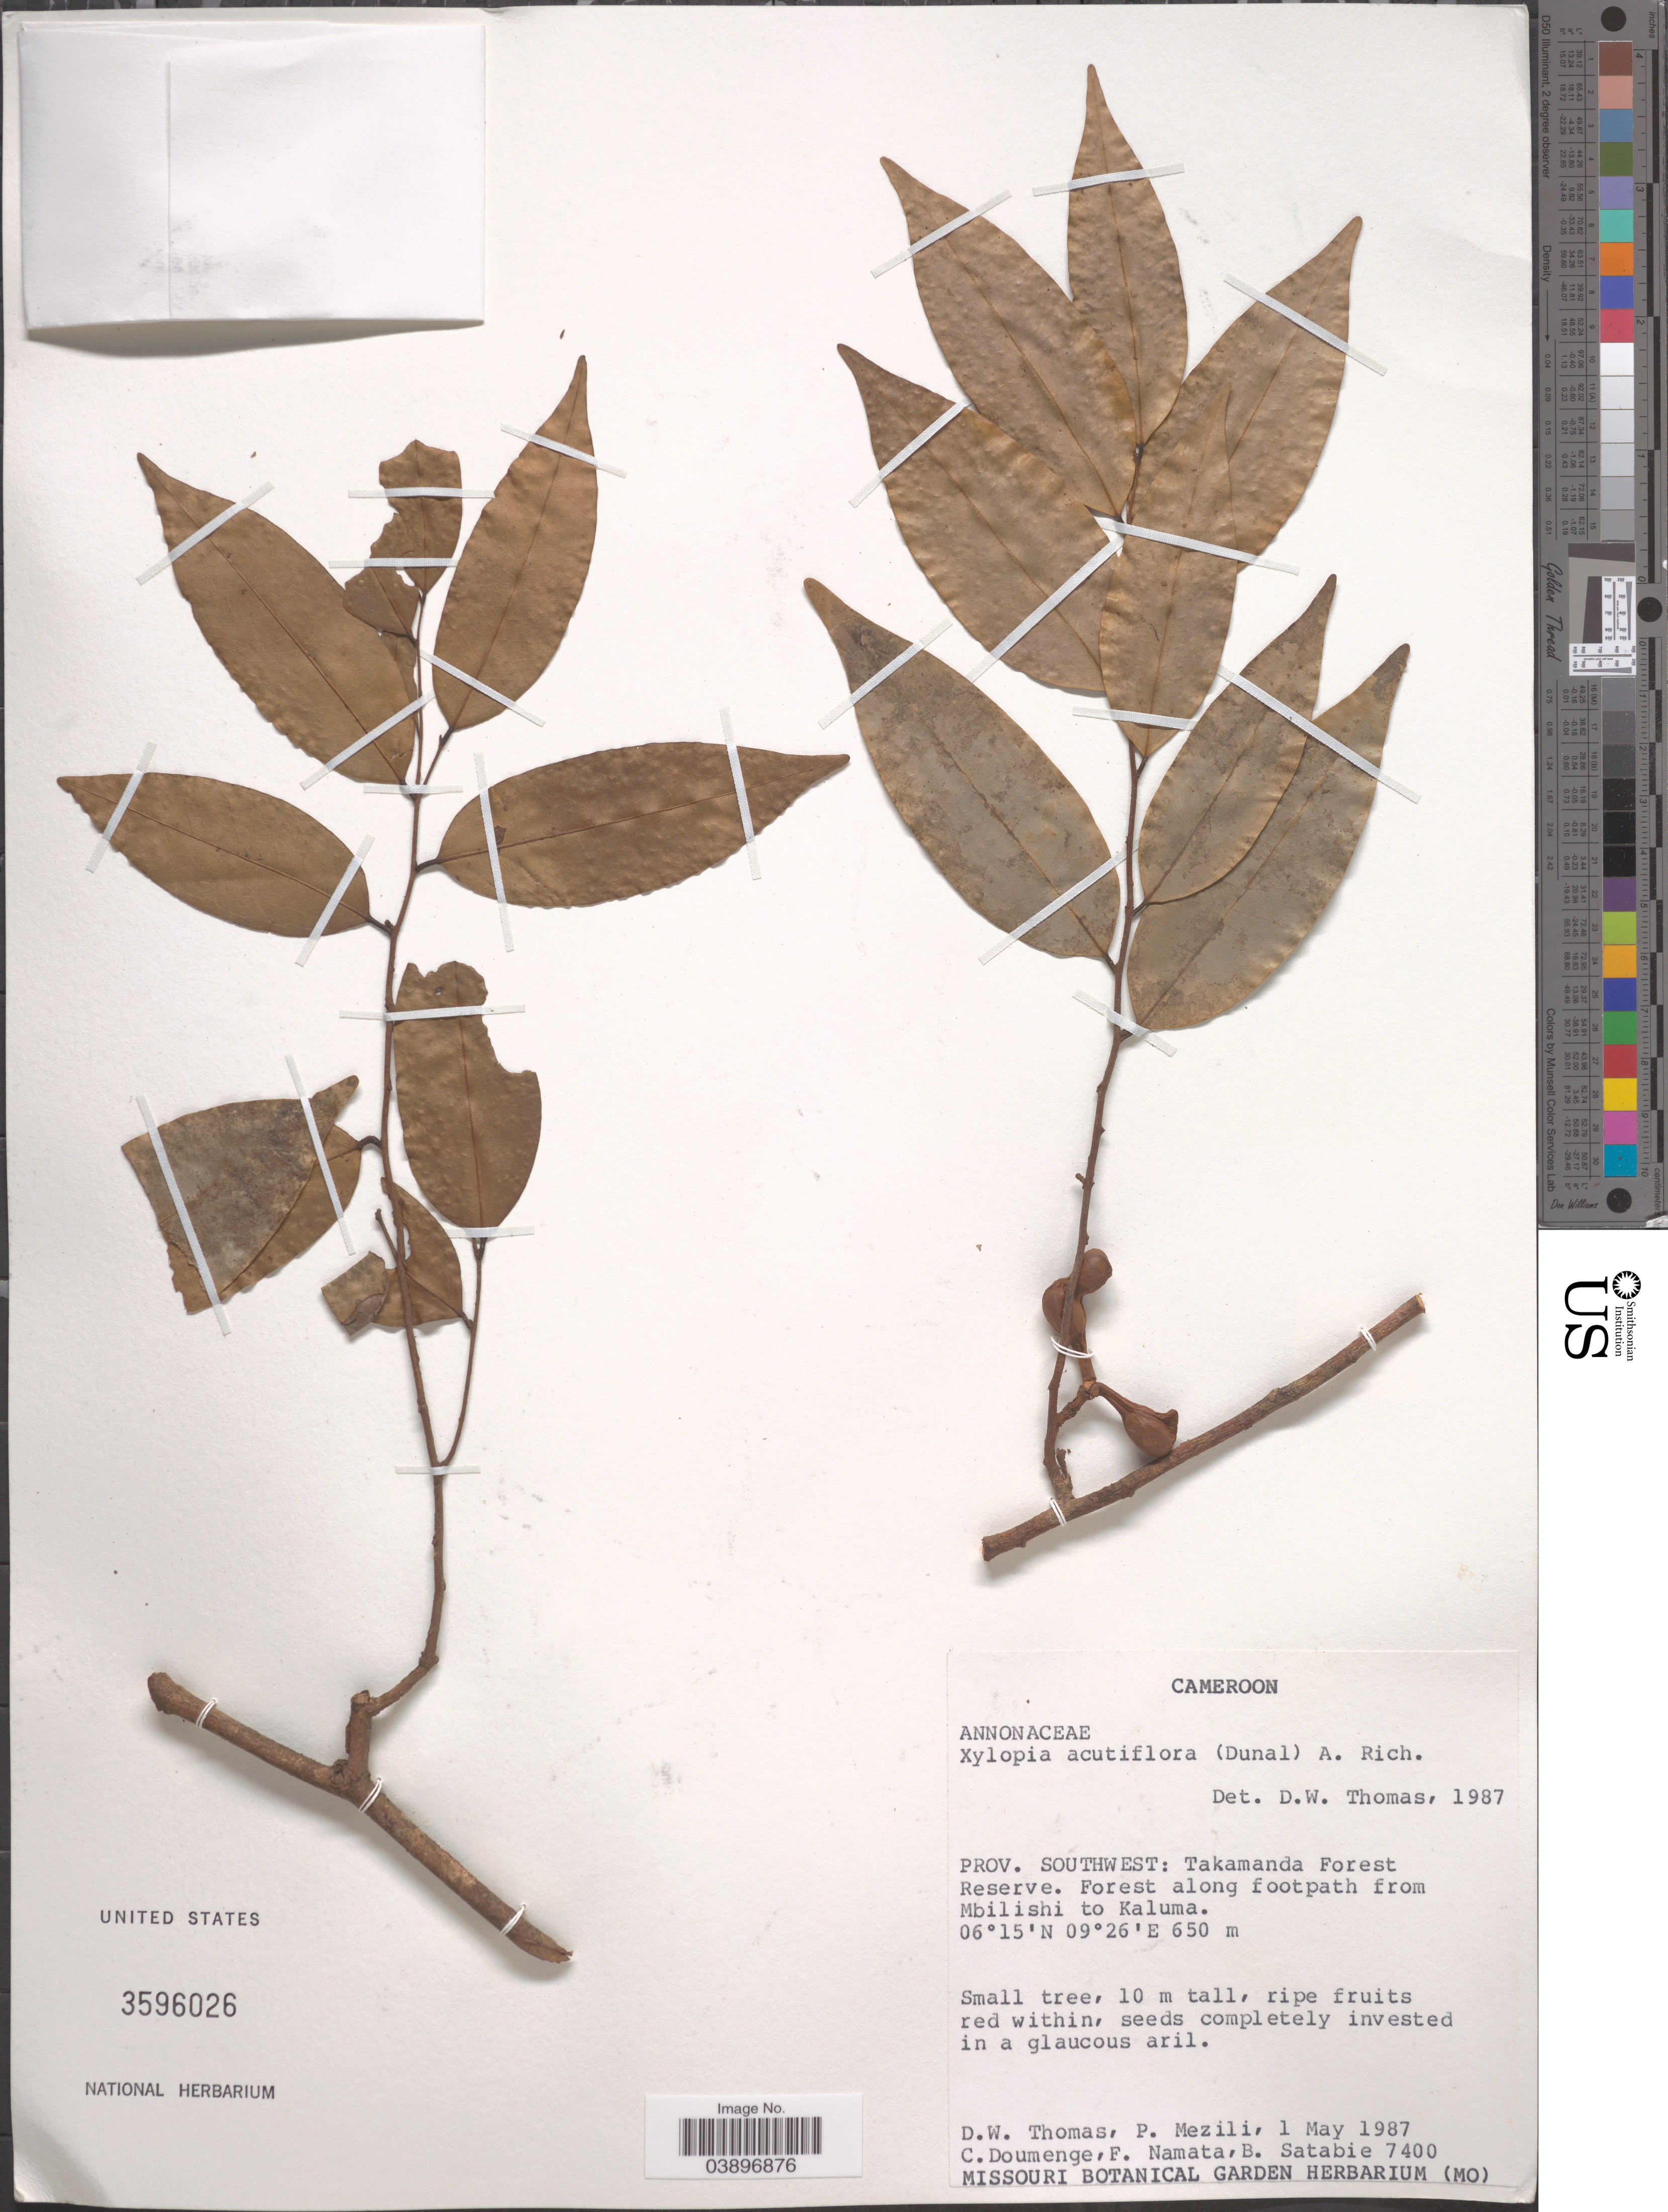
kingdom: Plantae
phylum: Tracheophyta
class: Magnoliopsida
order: Magnoliales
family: Annonaceae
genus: Xylopia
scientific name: Xylopia acutiflora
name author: (Dunal) A. Rich.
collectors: D. W. Thomas, P. Mezili, F. Doumenge, F. Namata & B. Satabie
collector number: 7400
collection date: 1987-05-01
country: Cameroon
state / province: Sud-Ouest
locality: Prov. Southwest: Takamanda Forest Reserve. Forest along footpath from Mbilishi to Kaluma.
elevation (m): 650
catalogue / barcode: US 3596026